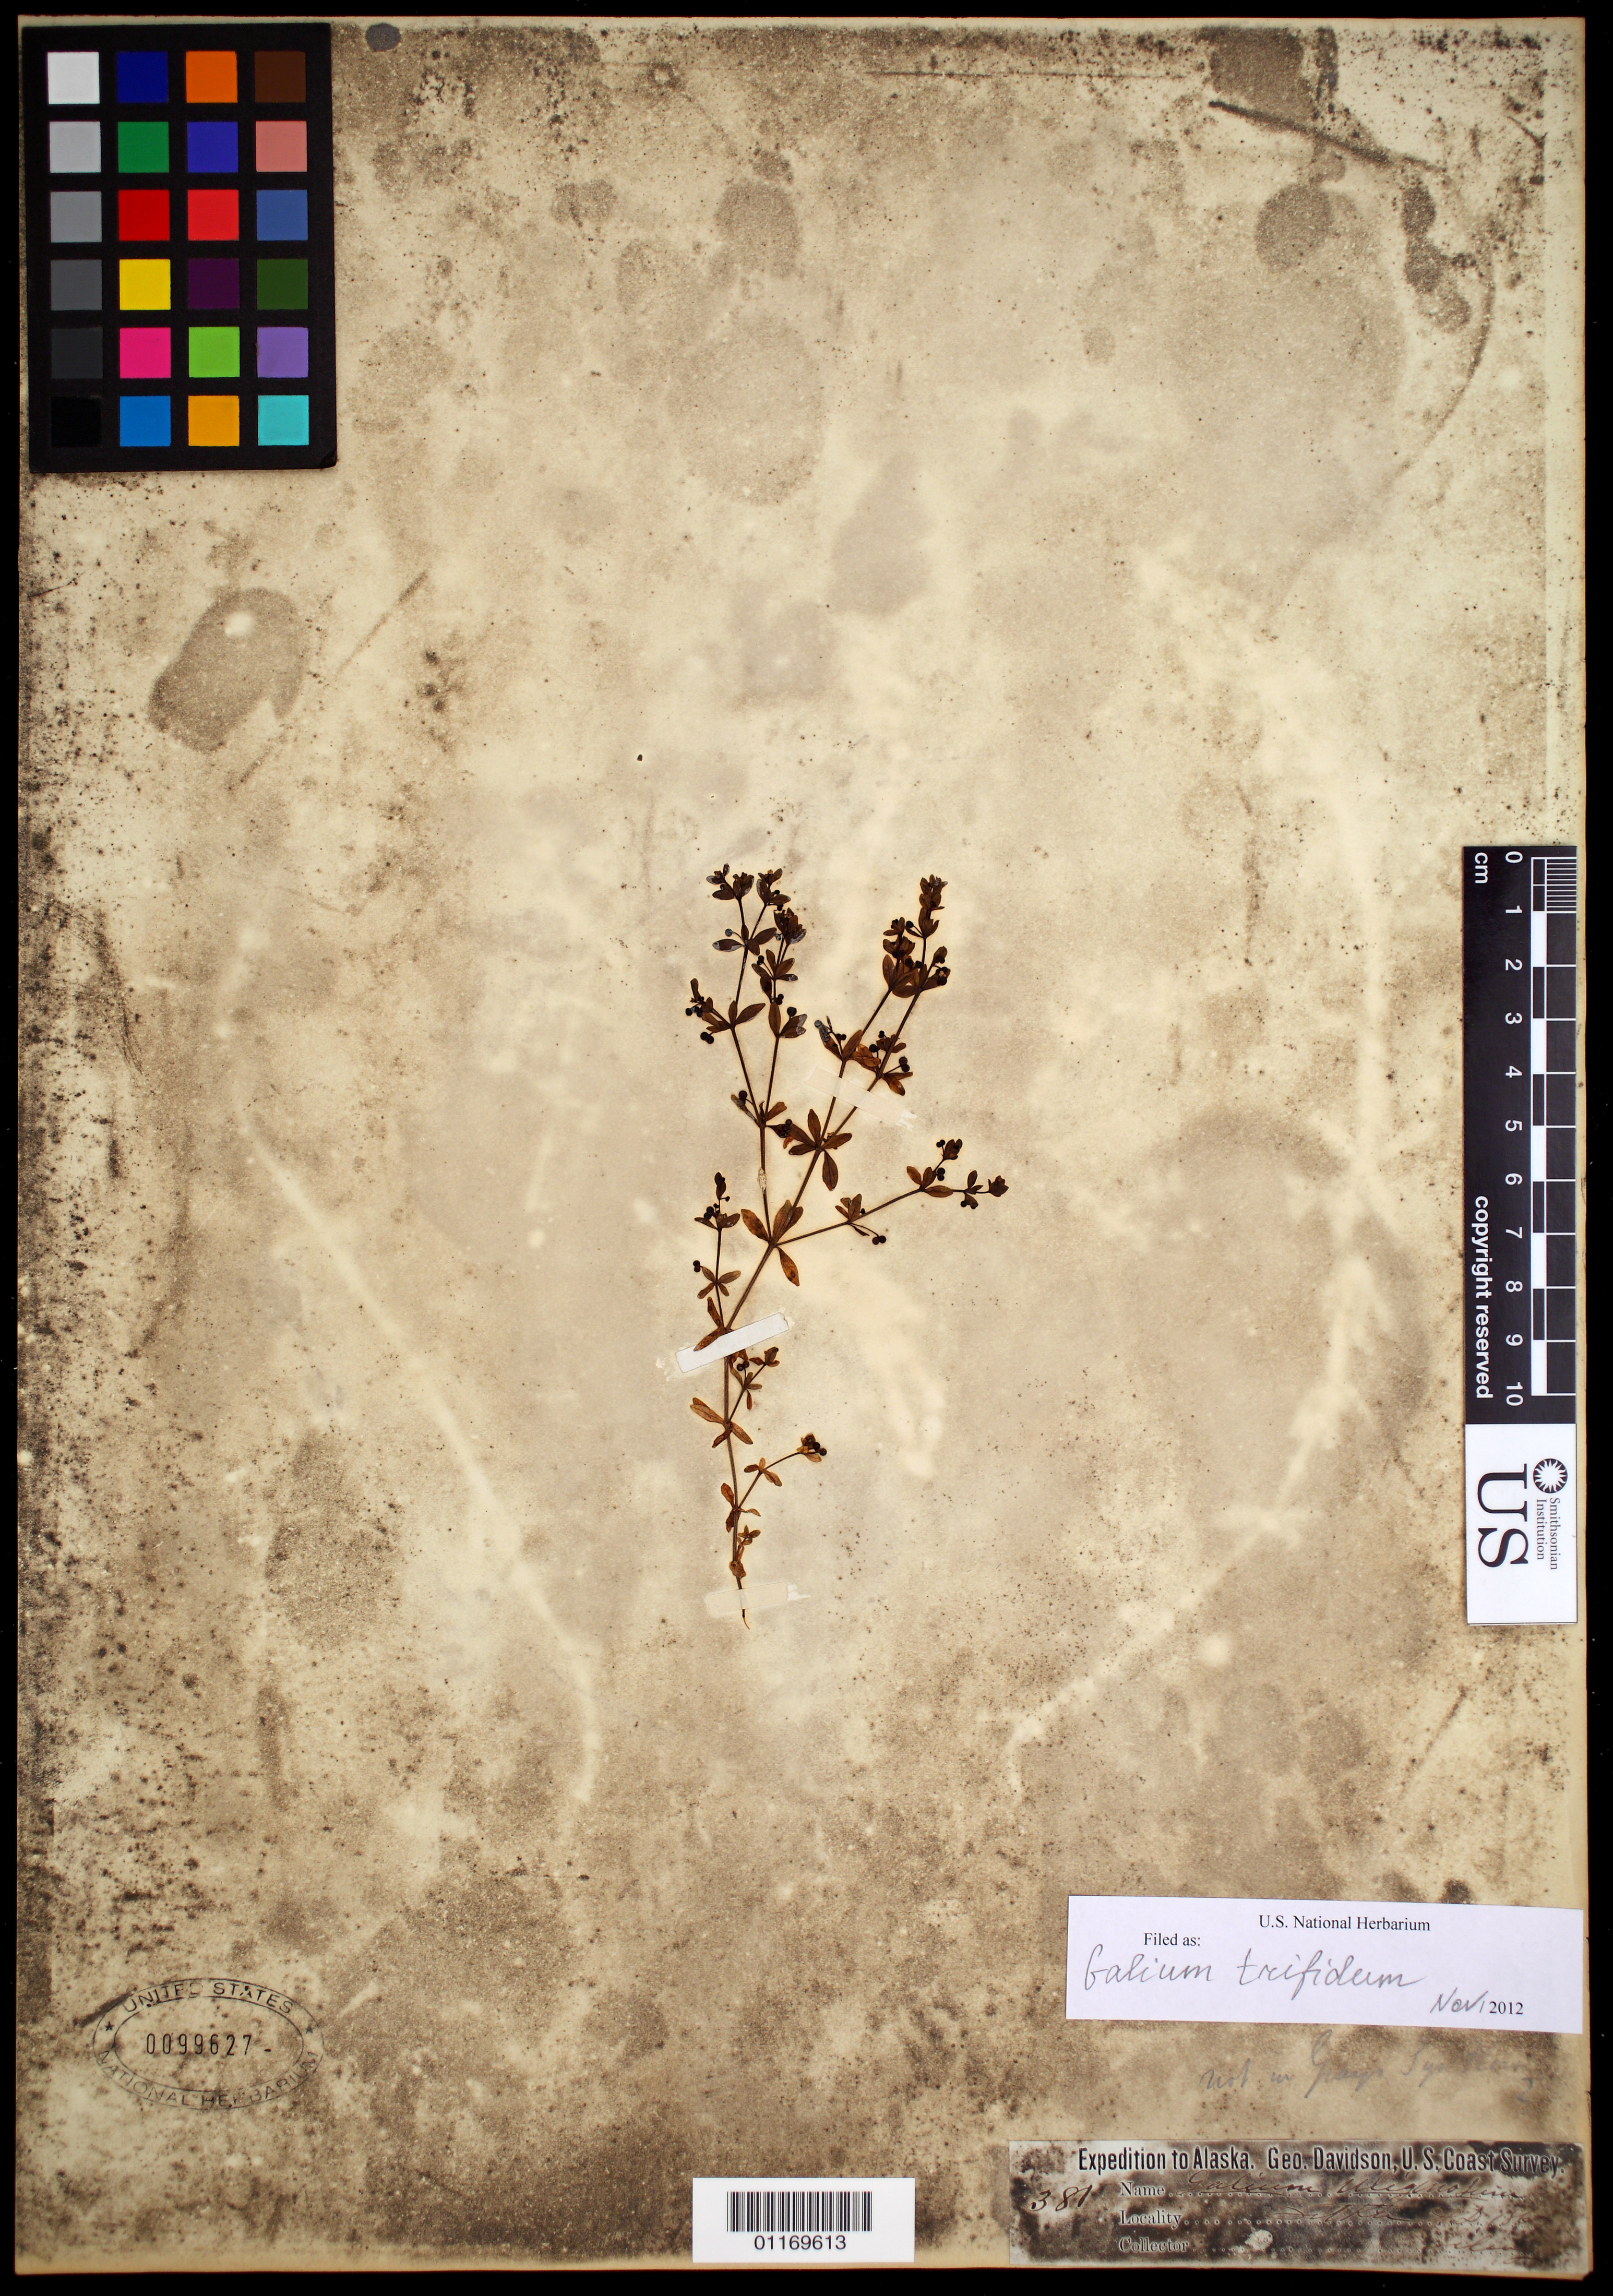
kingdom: Plantae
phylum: Tracheophyta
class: Magnoliopsida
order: Gentianales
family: Rubiaceae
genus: Galium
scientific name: Galium trifidum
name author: L.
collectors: H .S. T. Tiling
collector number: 381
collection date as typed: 1867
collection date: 1867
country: United States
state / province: Alaska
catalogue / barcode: US 99627